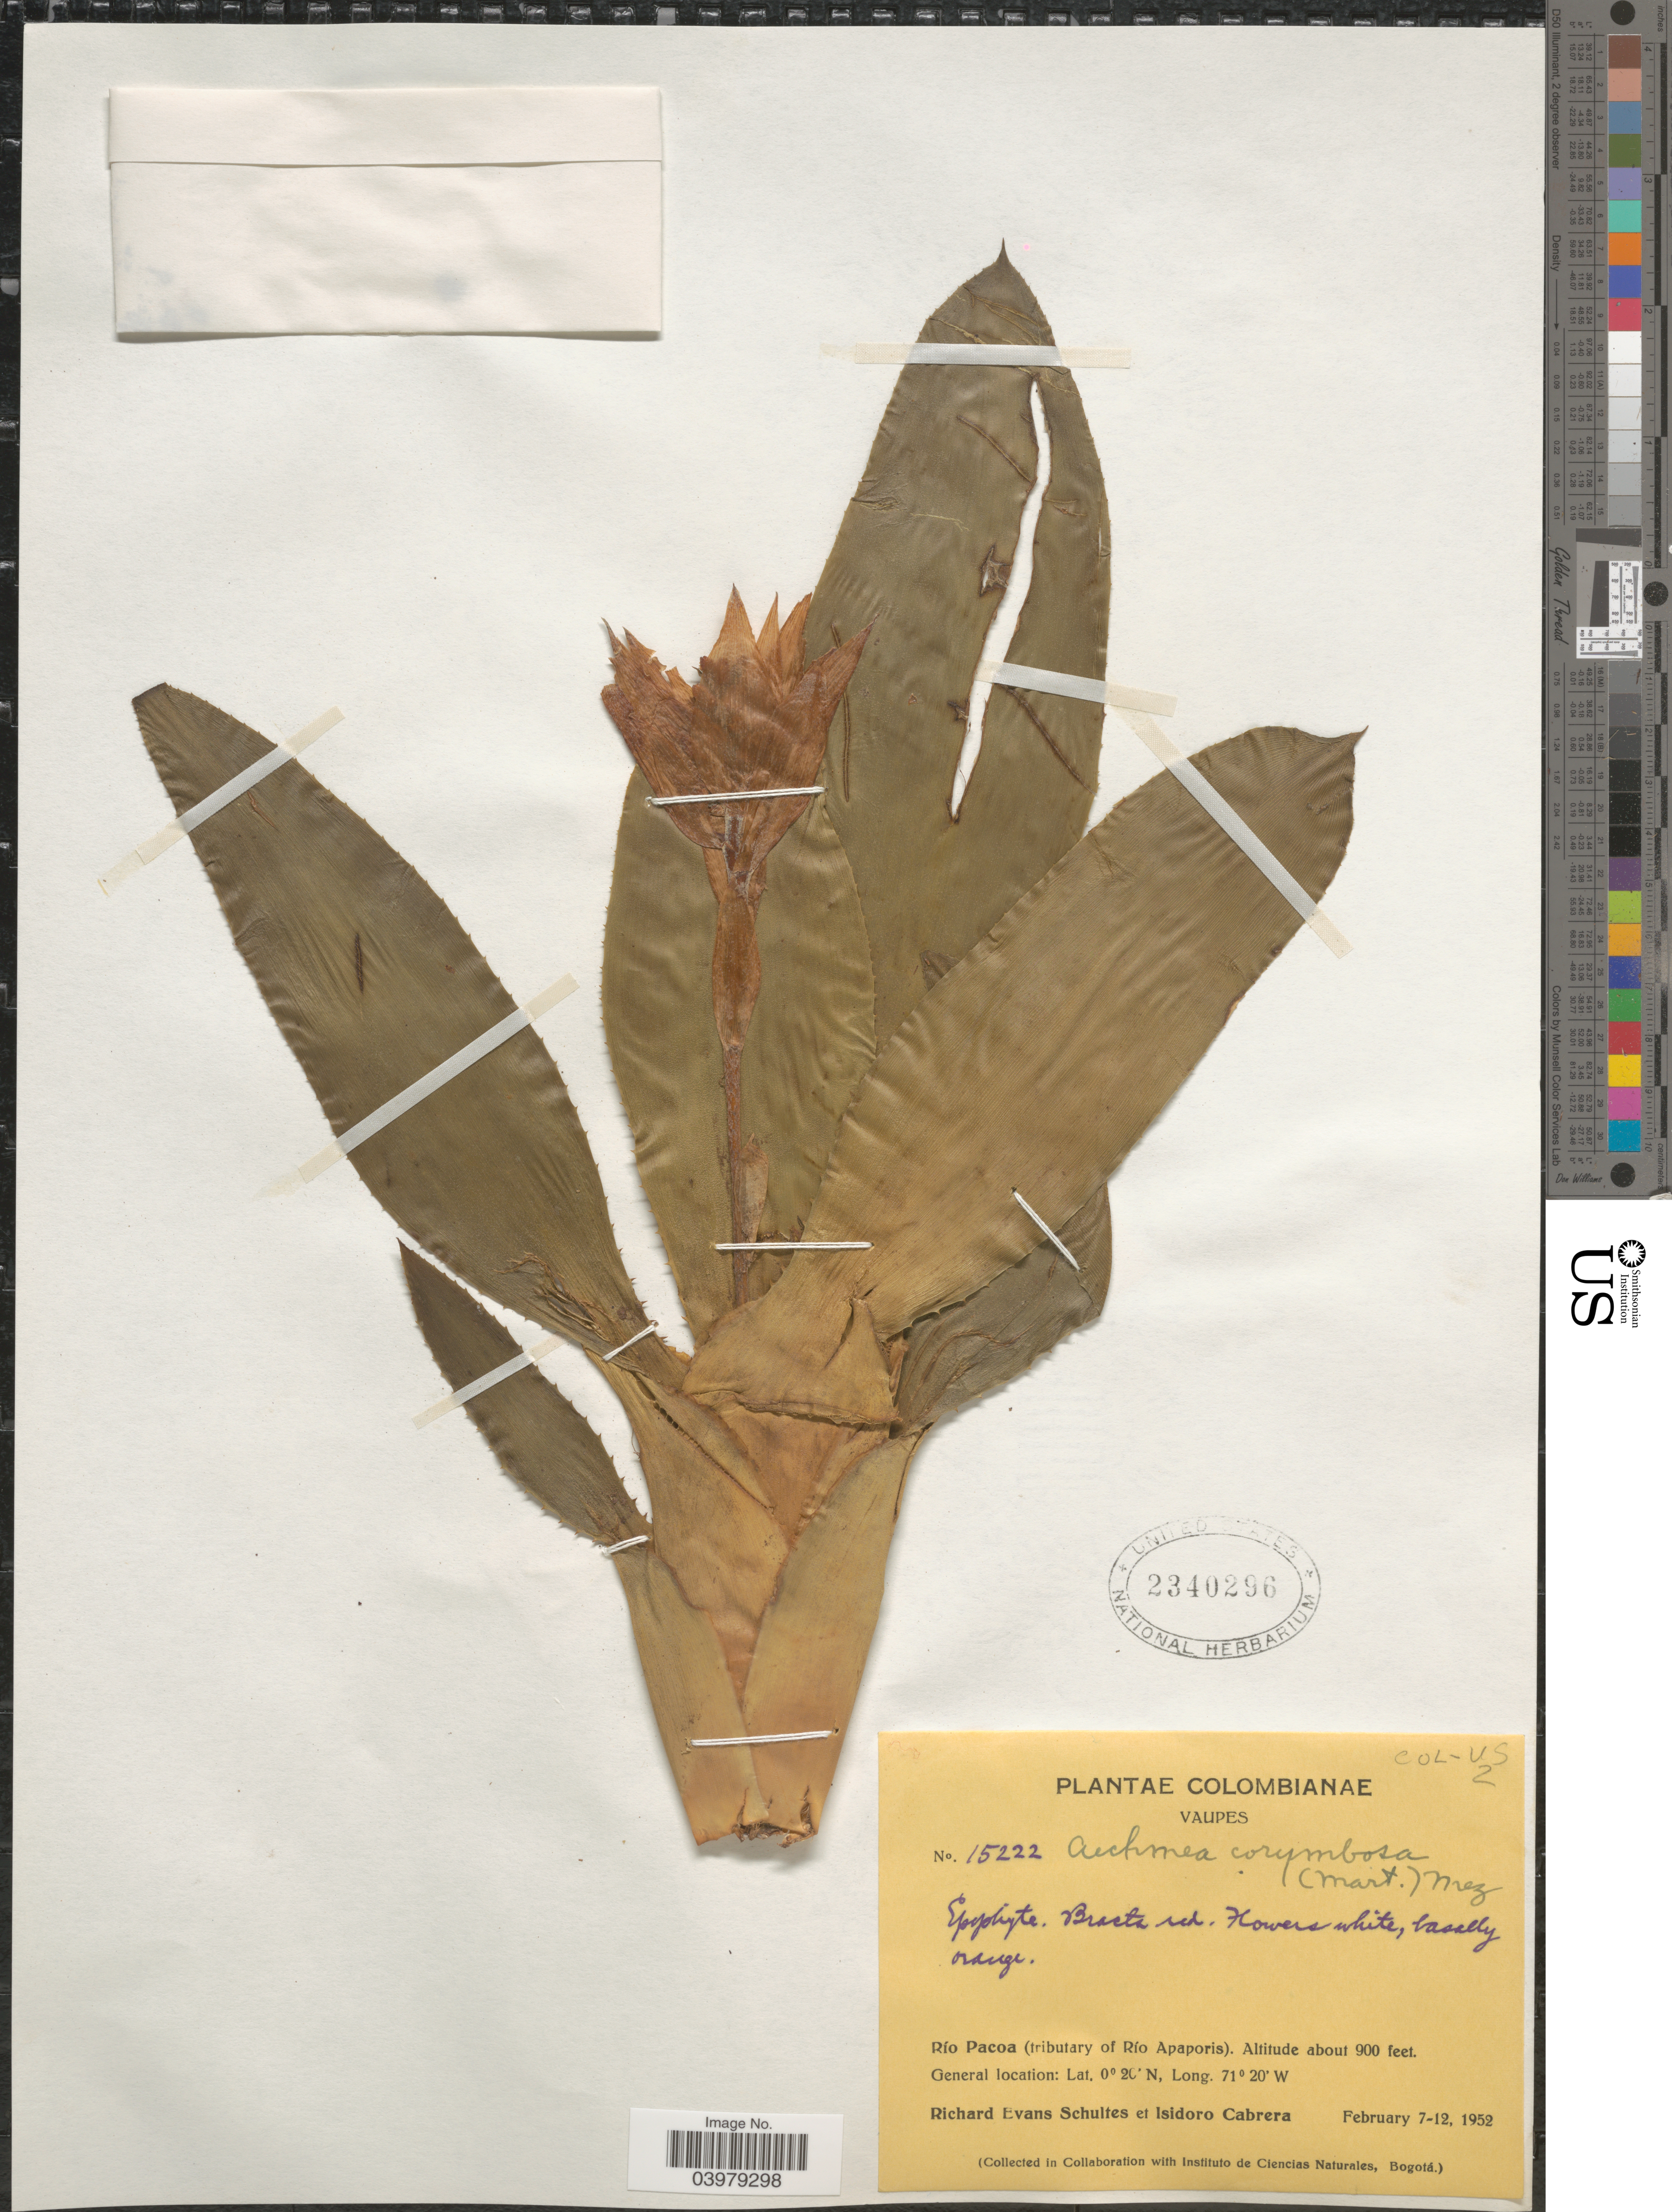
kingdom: Plantae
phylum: Tracheophyta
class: Liliopsida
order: Poales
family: Bromeliaceae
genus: Aechmea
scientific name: Aechmea corymbosa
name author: (Mart. ex Schult. f.) Mez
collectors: R. E. Schultes & I. Cabrera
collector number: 15222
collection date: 1952-02-07/1952-02-12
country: Colombia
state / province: Vaupés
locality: Río Pacoa (tributary of Río Apaporis).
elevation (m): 274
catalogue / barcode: US 2340296